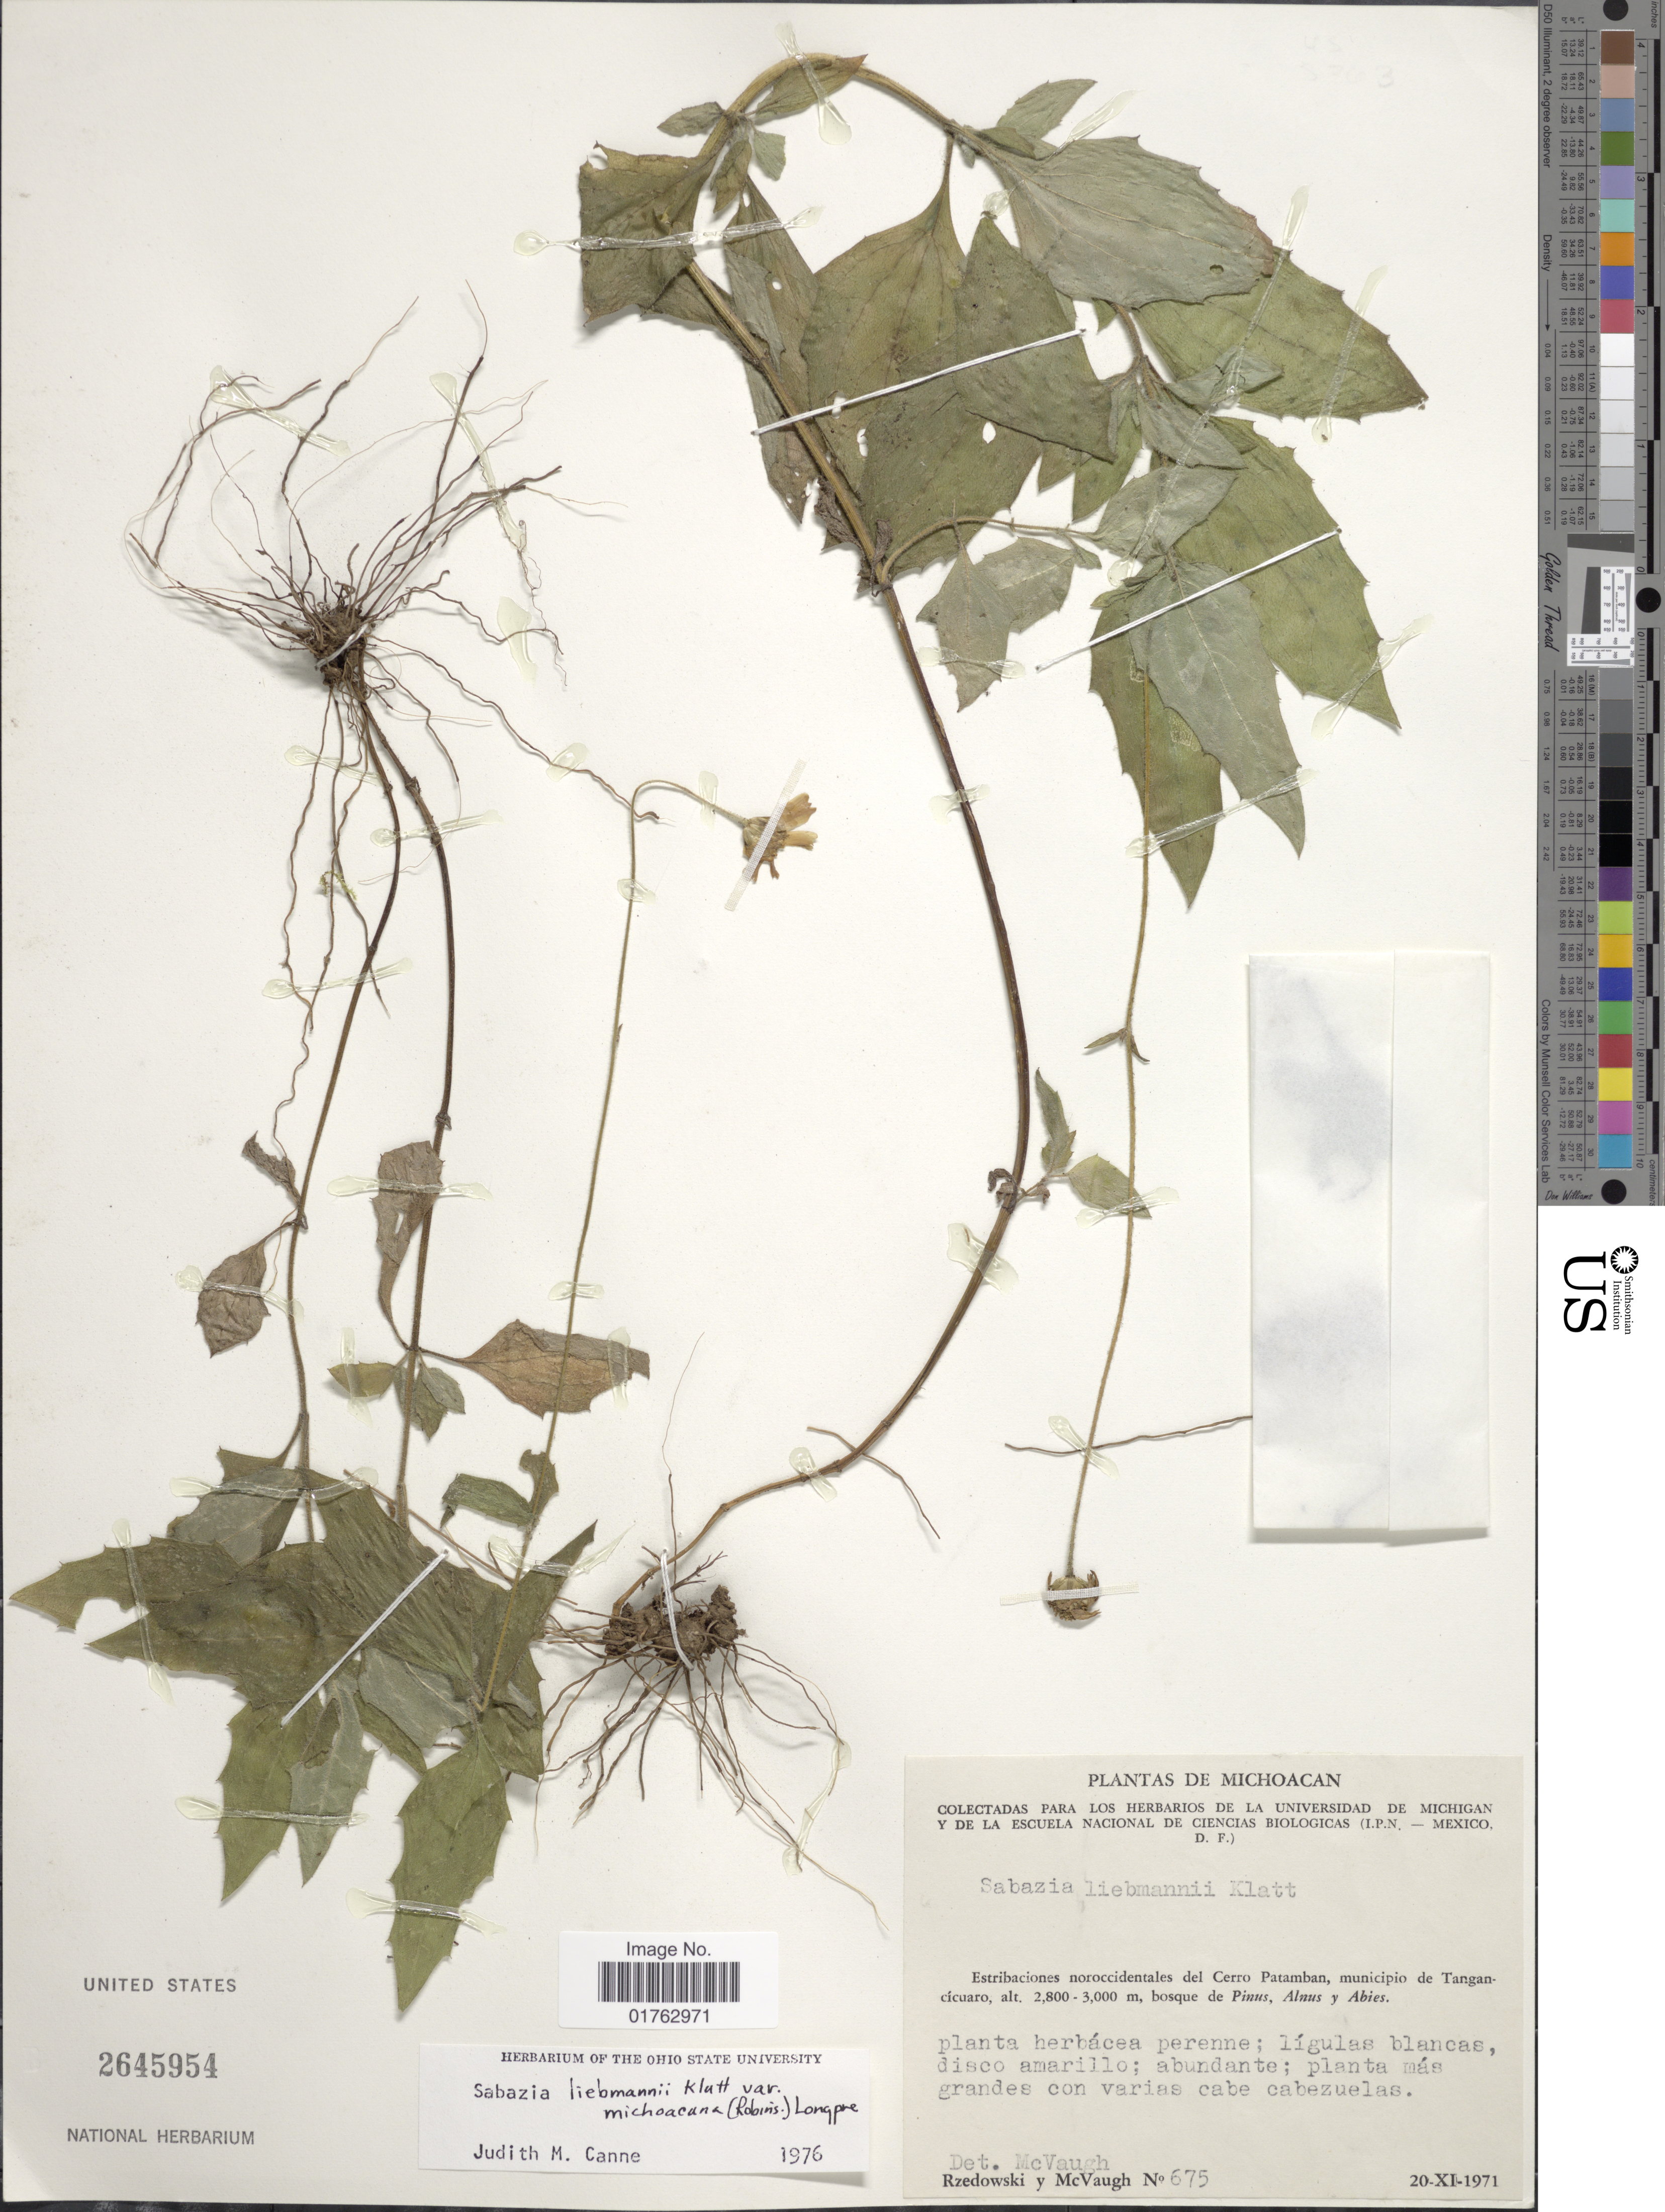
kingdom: Plantae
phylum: Tracheophyta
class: Magnoliopsida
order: Asterales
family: Asteraceae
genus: Sabazia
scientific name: Sabazia liebmannii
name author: Klatt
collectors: Rzedowski, -- & McVaugh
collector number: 675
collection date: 1971-11-20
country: Mexico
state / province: Michoacán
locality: Estribaciones noroccidentales des Cerro Patamban, Municipio de Tangancicuaro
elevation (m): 2800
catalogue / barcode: US 2645954